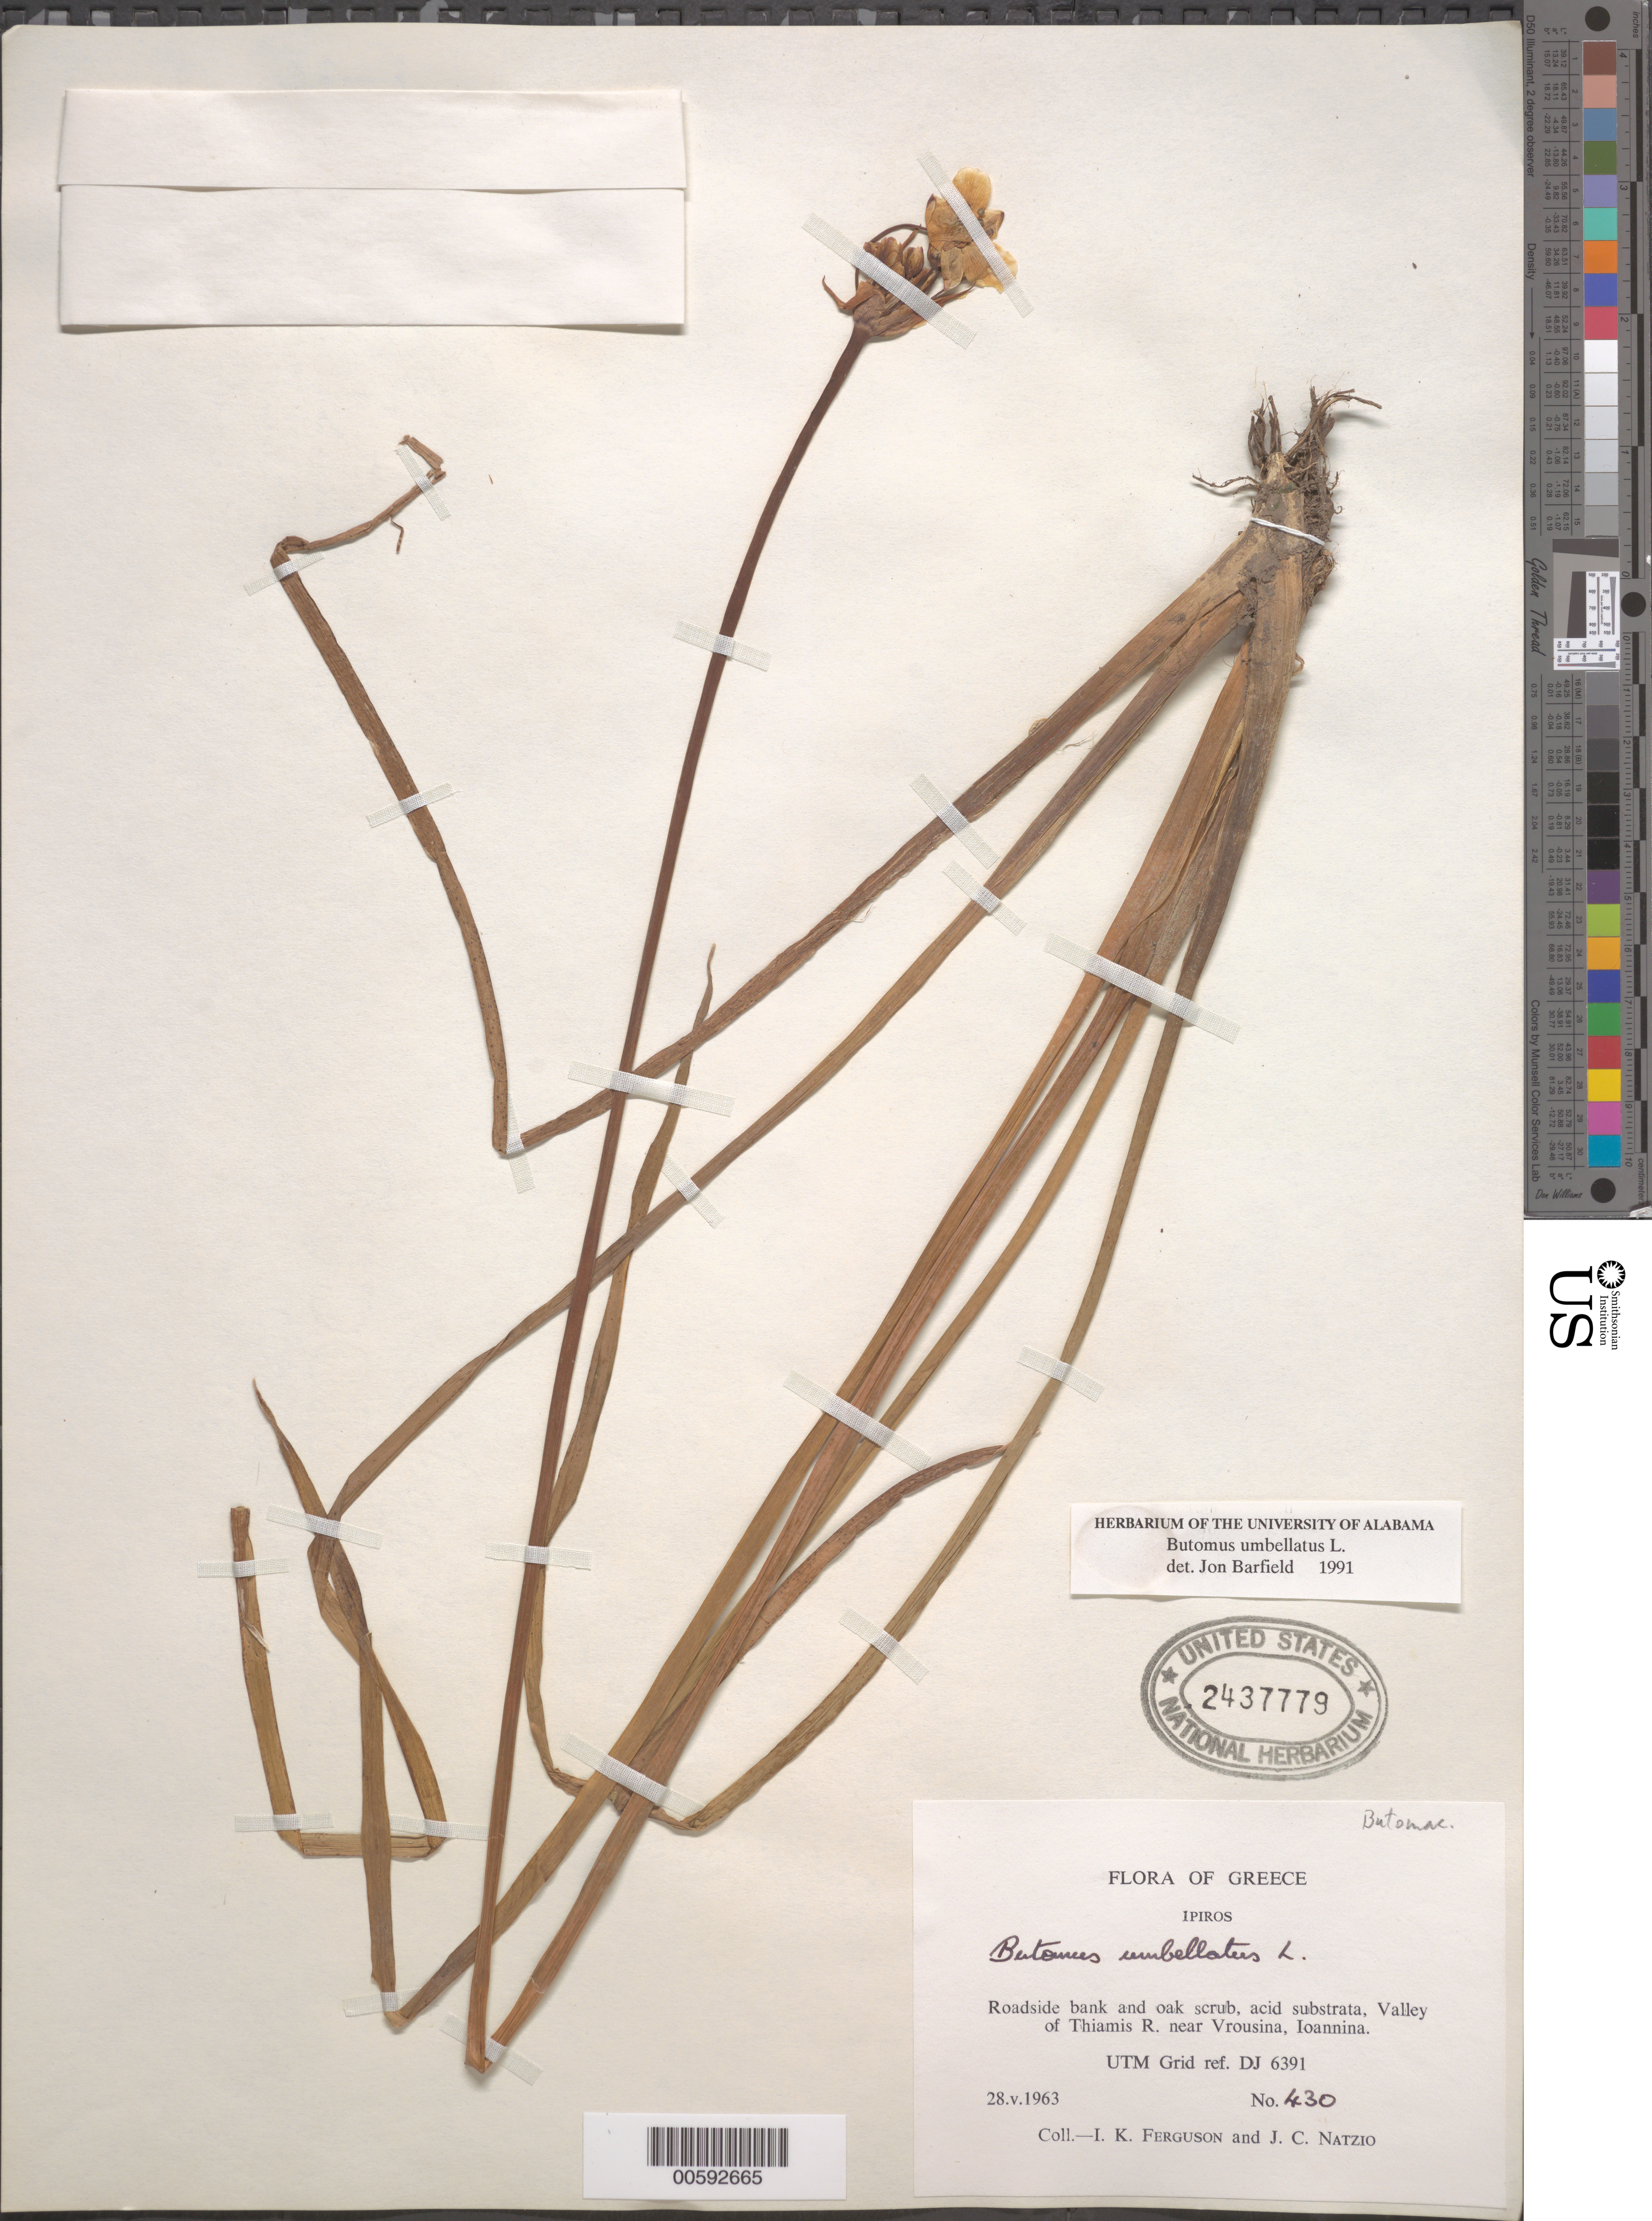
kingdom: Plantae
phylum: Tracheophyta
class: Liliopsida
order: Alismatales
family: Butomaceae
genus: Butomus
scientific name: Butomus umbellatus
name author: L.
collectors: I. K. Ferguson & J. Natzio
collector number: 430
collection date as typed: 28 May 1963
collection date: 1963-05-28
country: Greece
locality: Valley of Thiamis R. near Vrousina, Ioannina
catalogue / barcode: US 2437779